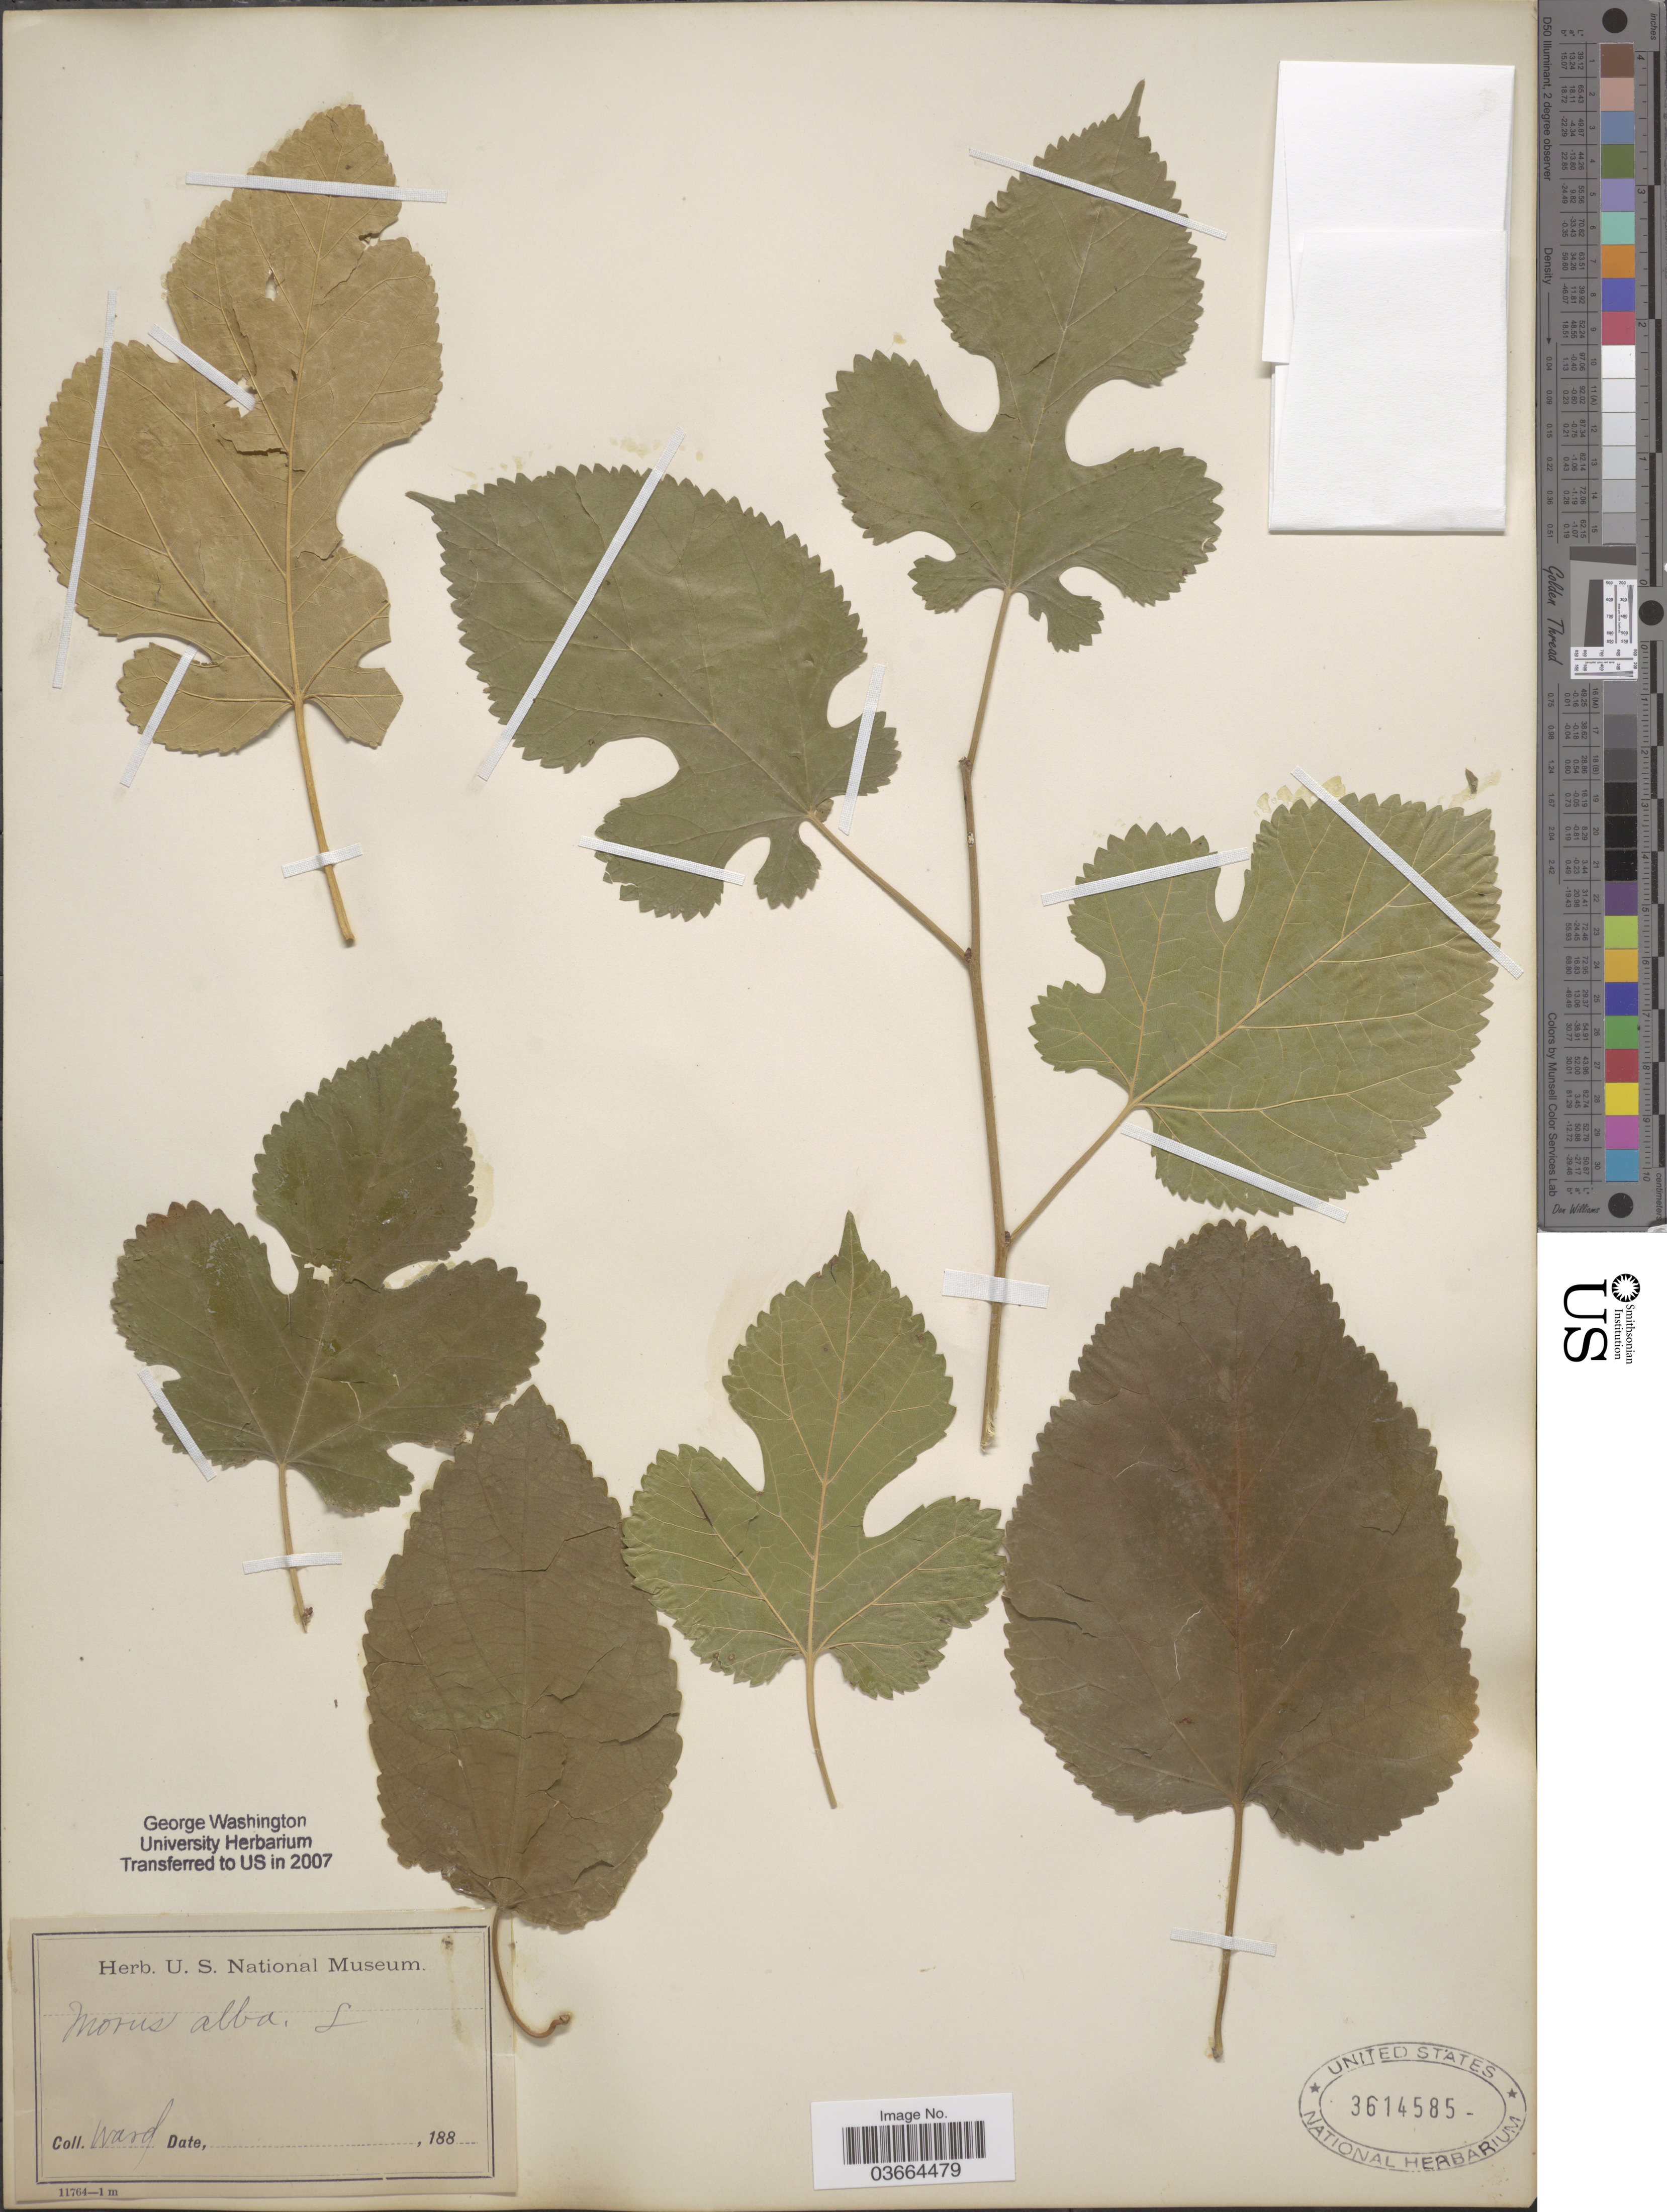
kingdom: Plantae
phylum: Tracheophyta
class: Magnoliopsida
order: Rosales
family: Moraceae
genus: Morus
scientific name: Morus alba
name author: L.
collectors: -- Ward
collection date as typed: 188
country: United States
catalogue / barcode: US 3614585